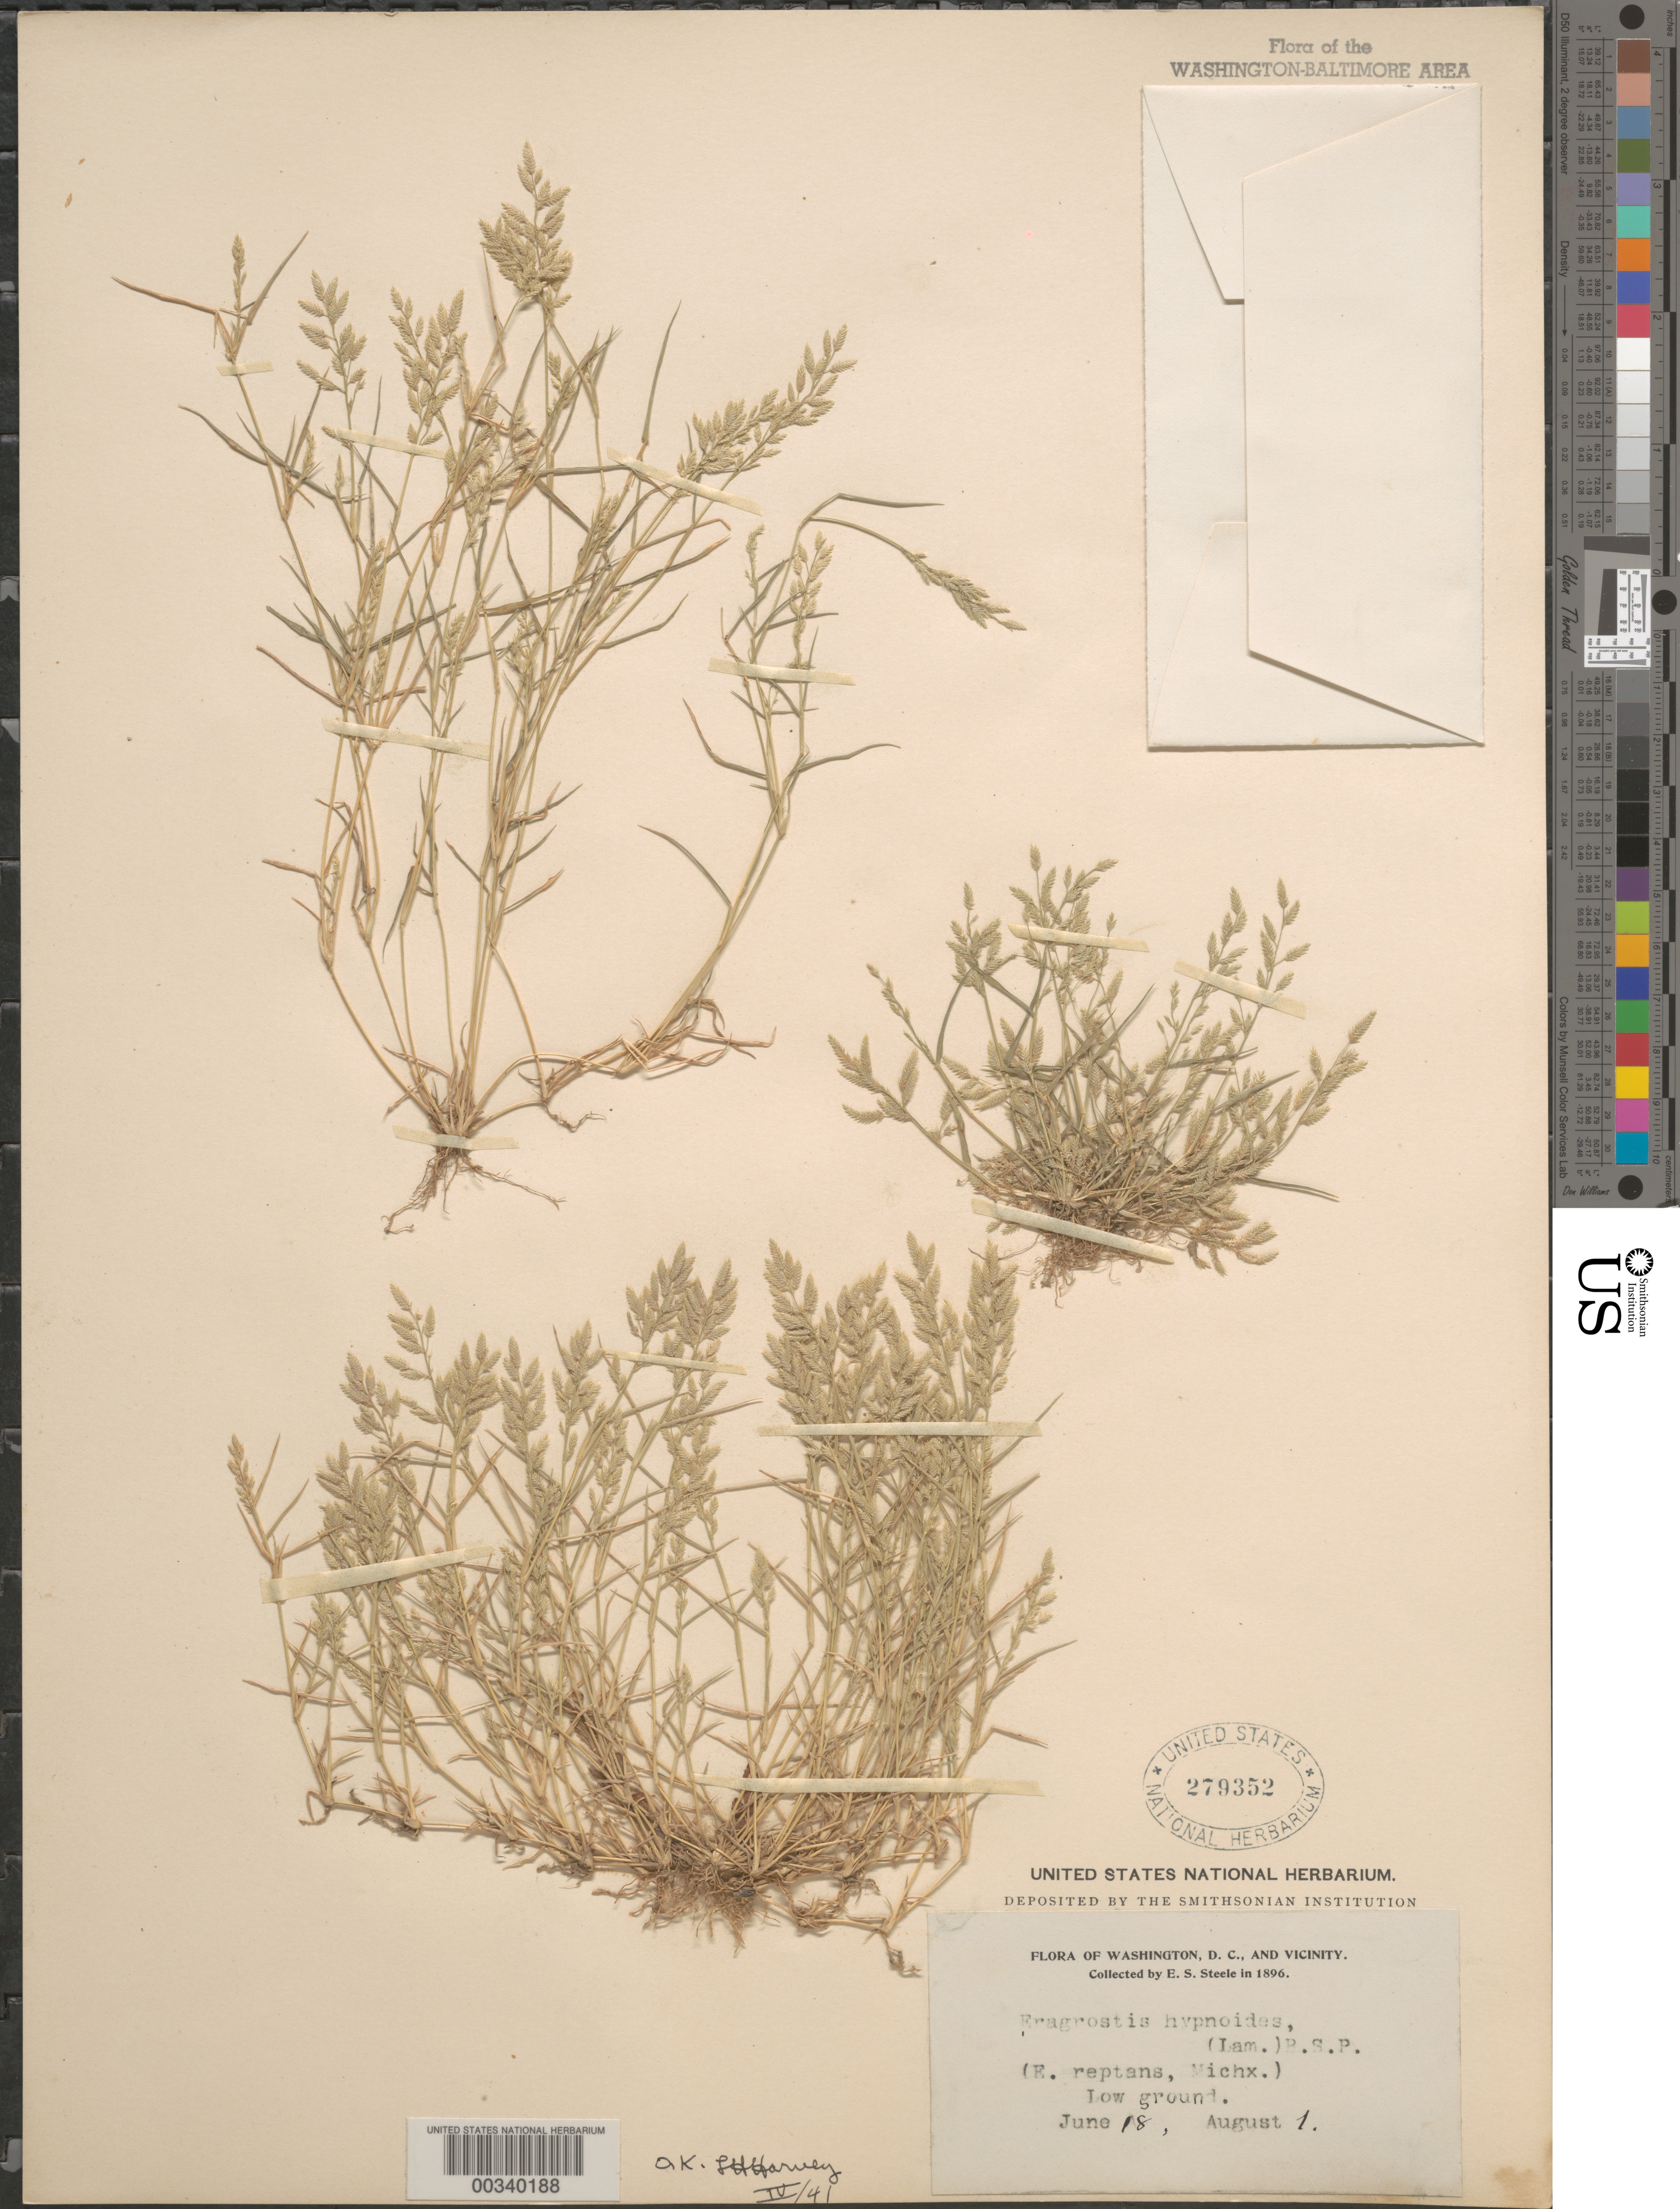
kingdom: Plantae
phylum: Tracheophyta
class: Liliopsida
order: Poales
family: Poaceae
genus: Eragrostis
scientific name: Eragrostis hypnoides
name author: (Lam.) Britton, Stearns & Poggenb.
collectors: E. Steele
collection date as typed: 17 Jun 1896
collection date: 1896-06-17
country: United States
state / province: District of Columbia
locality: Washington DC area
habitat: Low ground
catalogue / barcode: US 279352